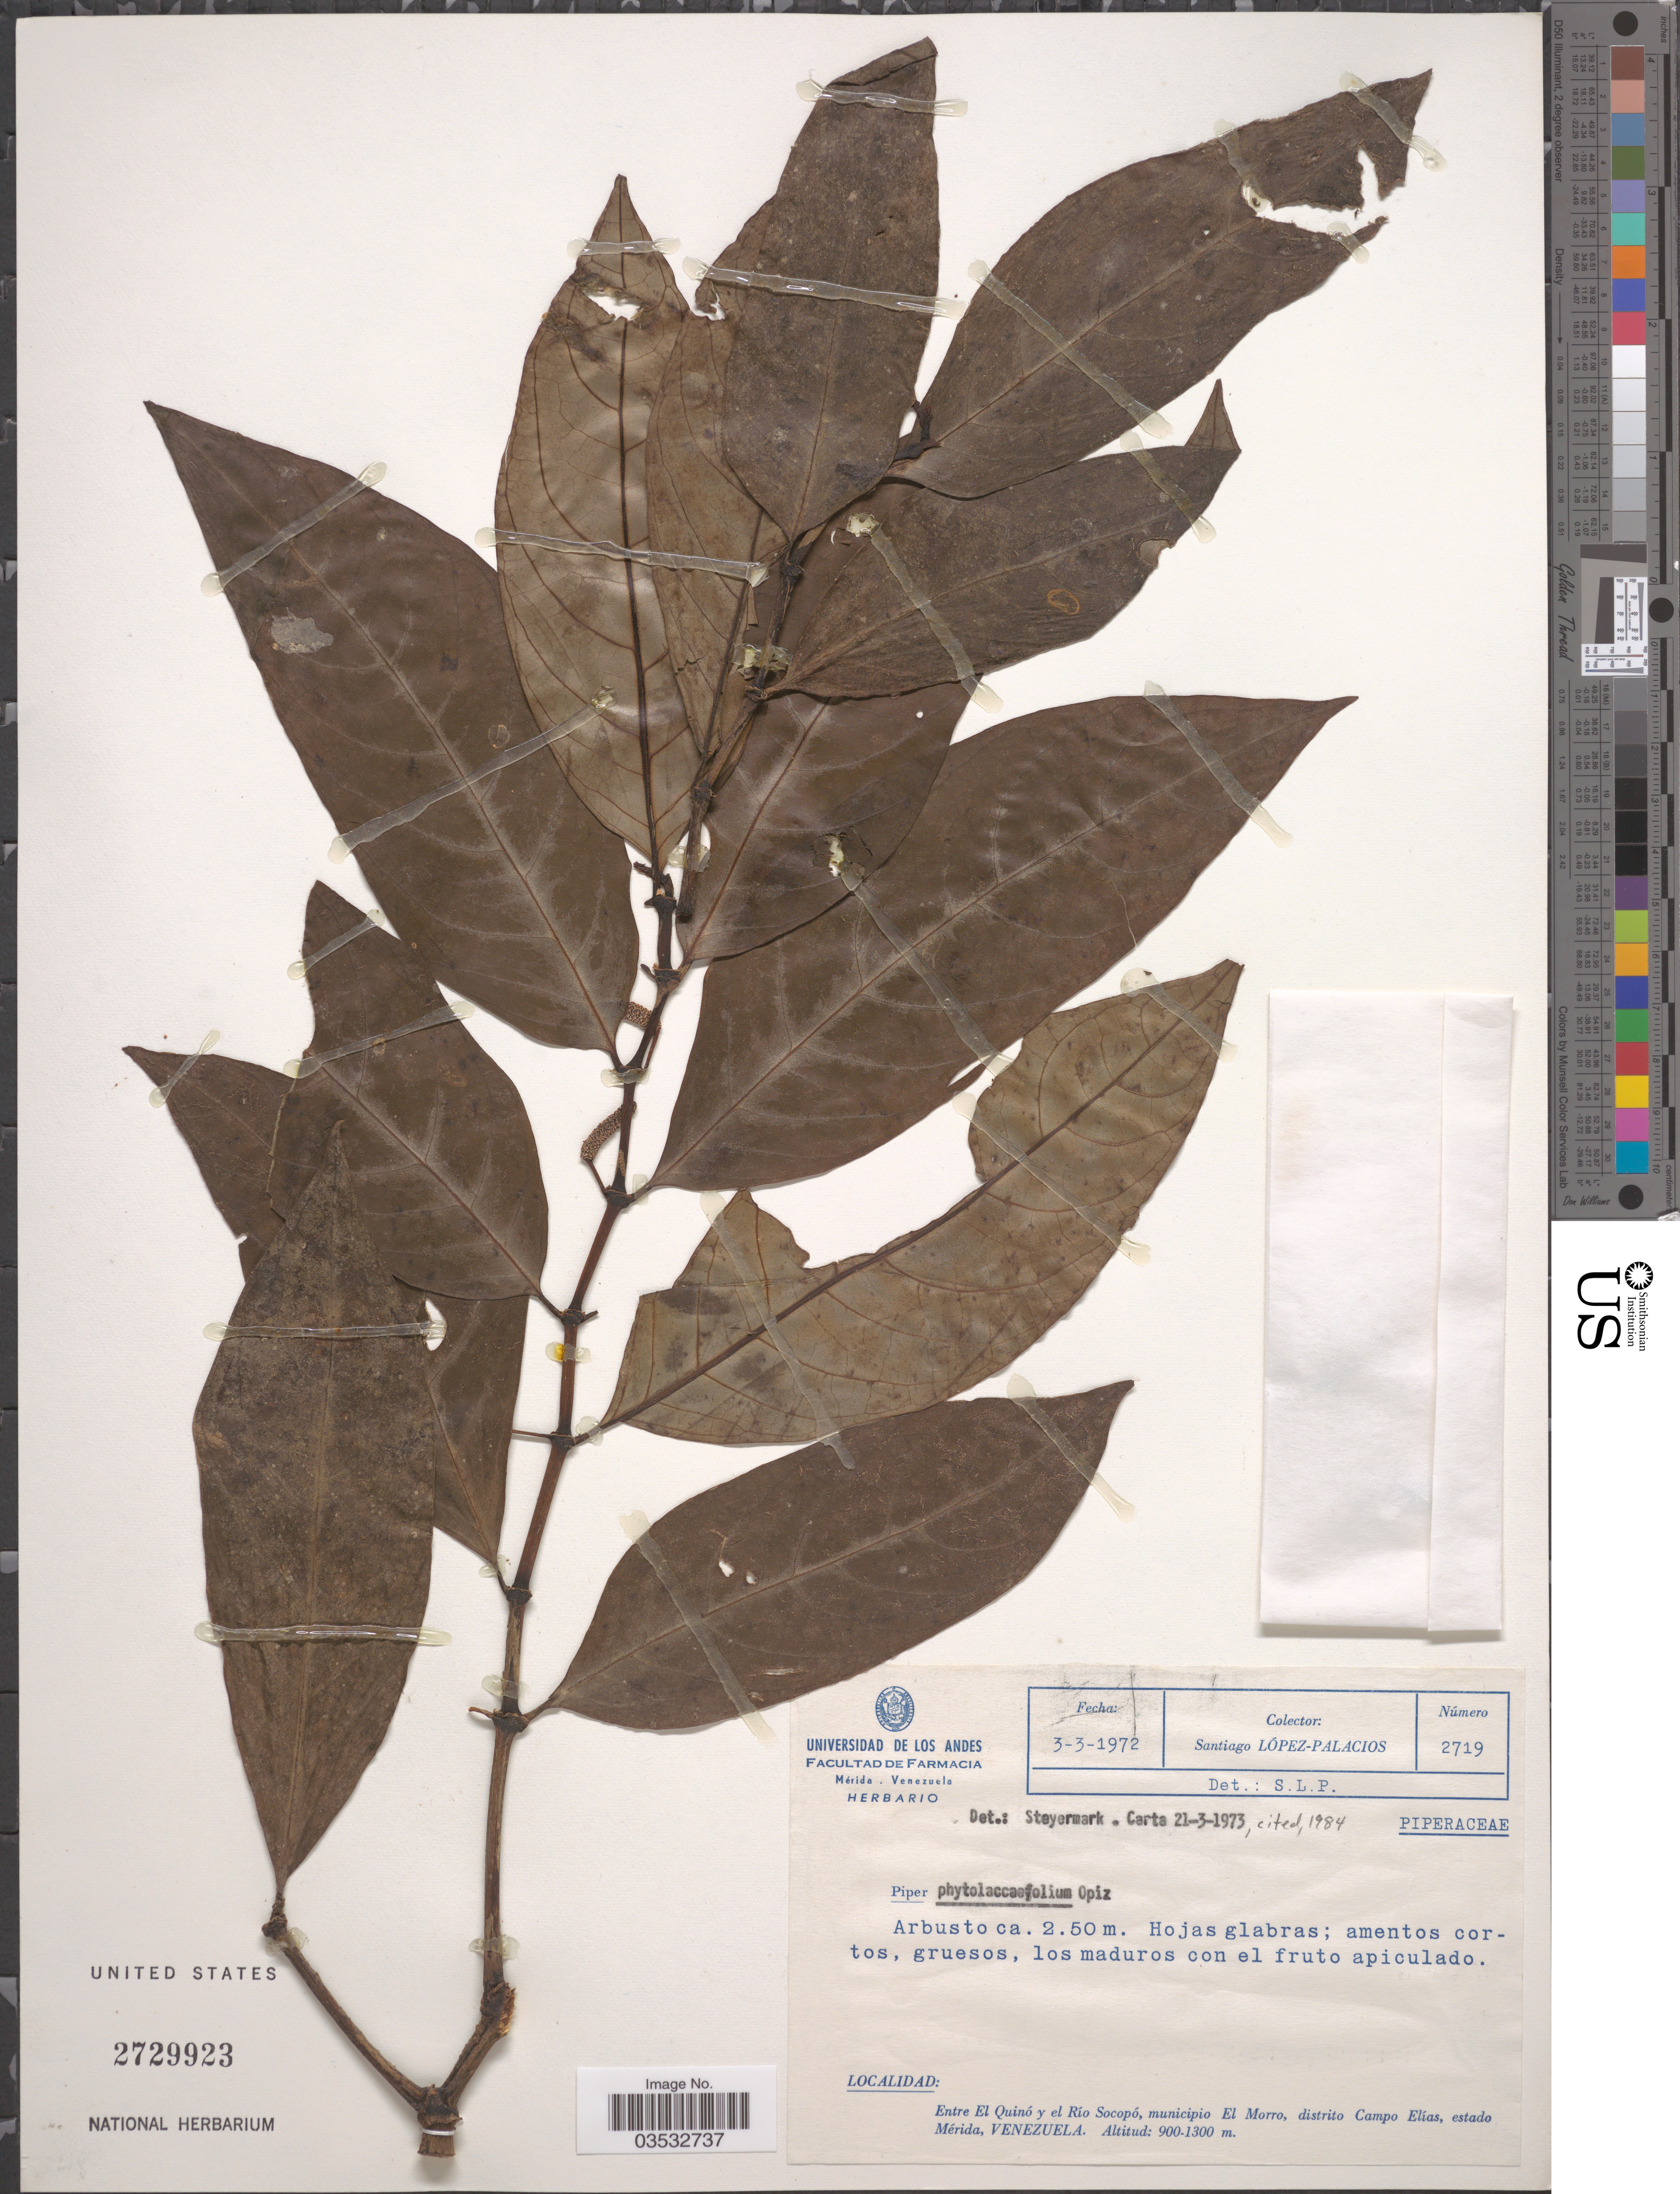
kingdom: Plantae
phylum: Tracheophyta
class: Magnoliopsida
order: Piperales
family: Piperaceae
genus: Piper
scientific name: Piper phytolaccifolium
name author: Opiz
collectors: S. López-Palacios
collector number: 2719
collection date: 1972-03-03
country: Venezuela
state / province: Merida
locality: Entre El Quinó el Río Socopó, municipio El Morro, distrito Campo Elías.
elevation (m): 900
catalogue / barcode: US 2729923